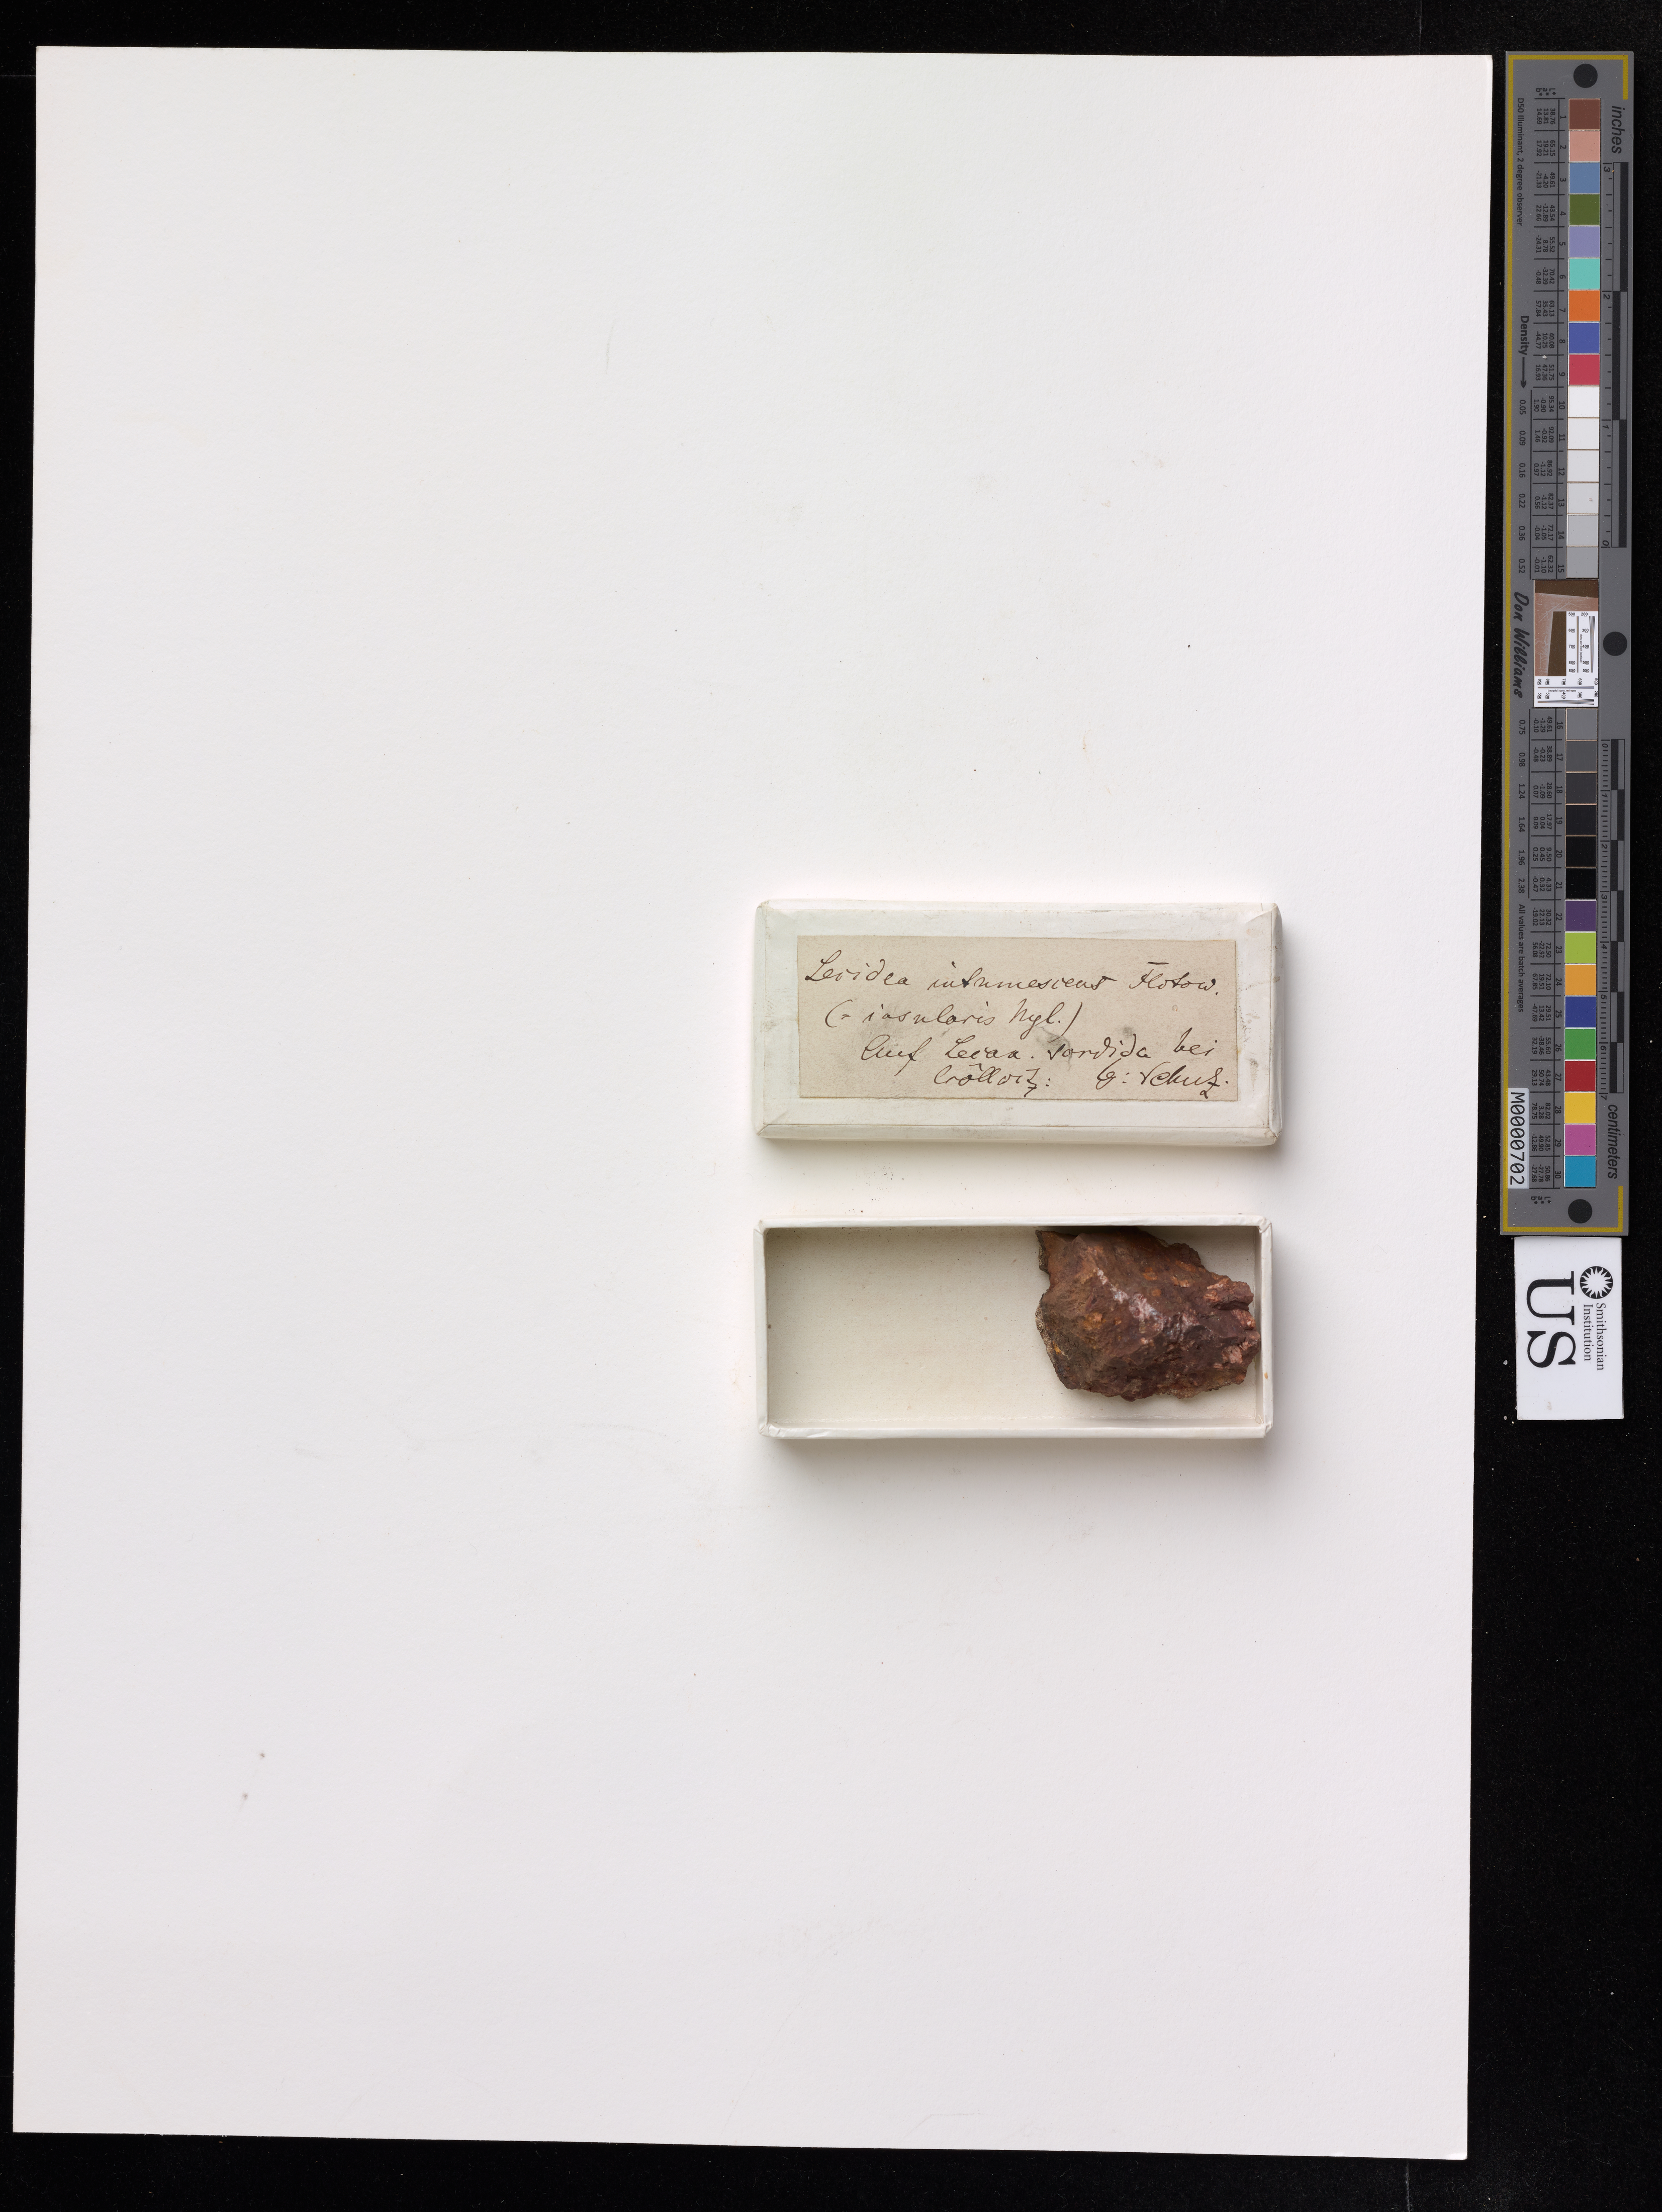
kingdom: Fungi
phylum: Ascomycota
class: Lecanoromycetes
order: Lecideales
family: Lecideaceae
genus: Lecidea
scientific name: Lecidea intumescens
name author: (Flot.) Nyl.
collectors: -. Schultz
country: Germany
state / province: Sachsen-Anhalt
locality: Bei Kröllwitz.